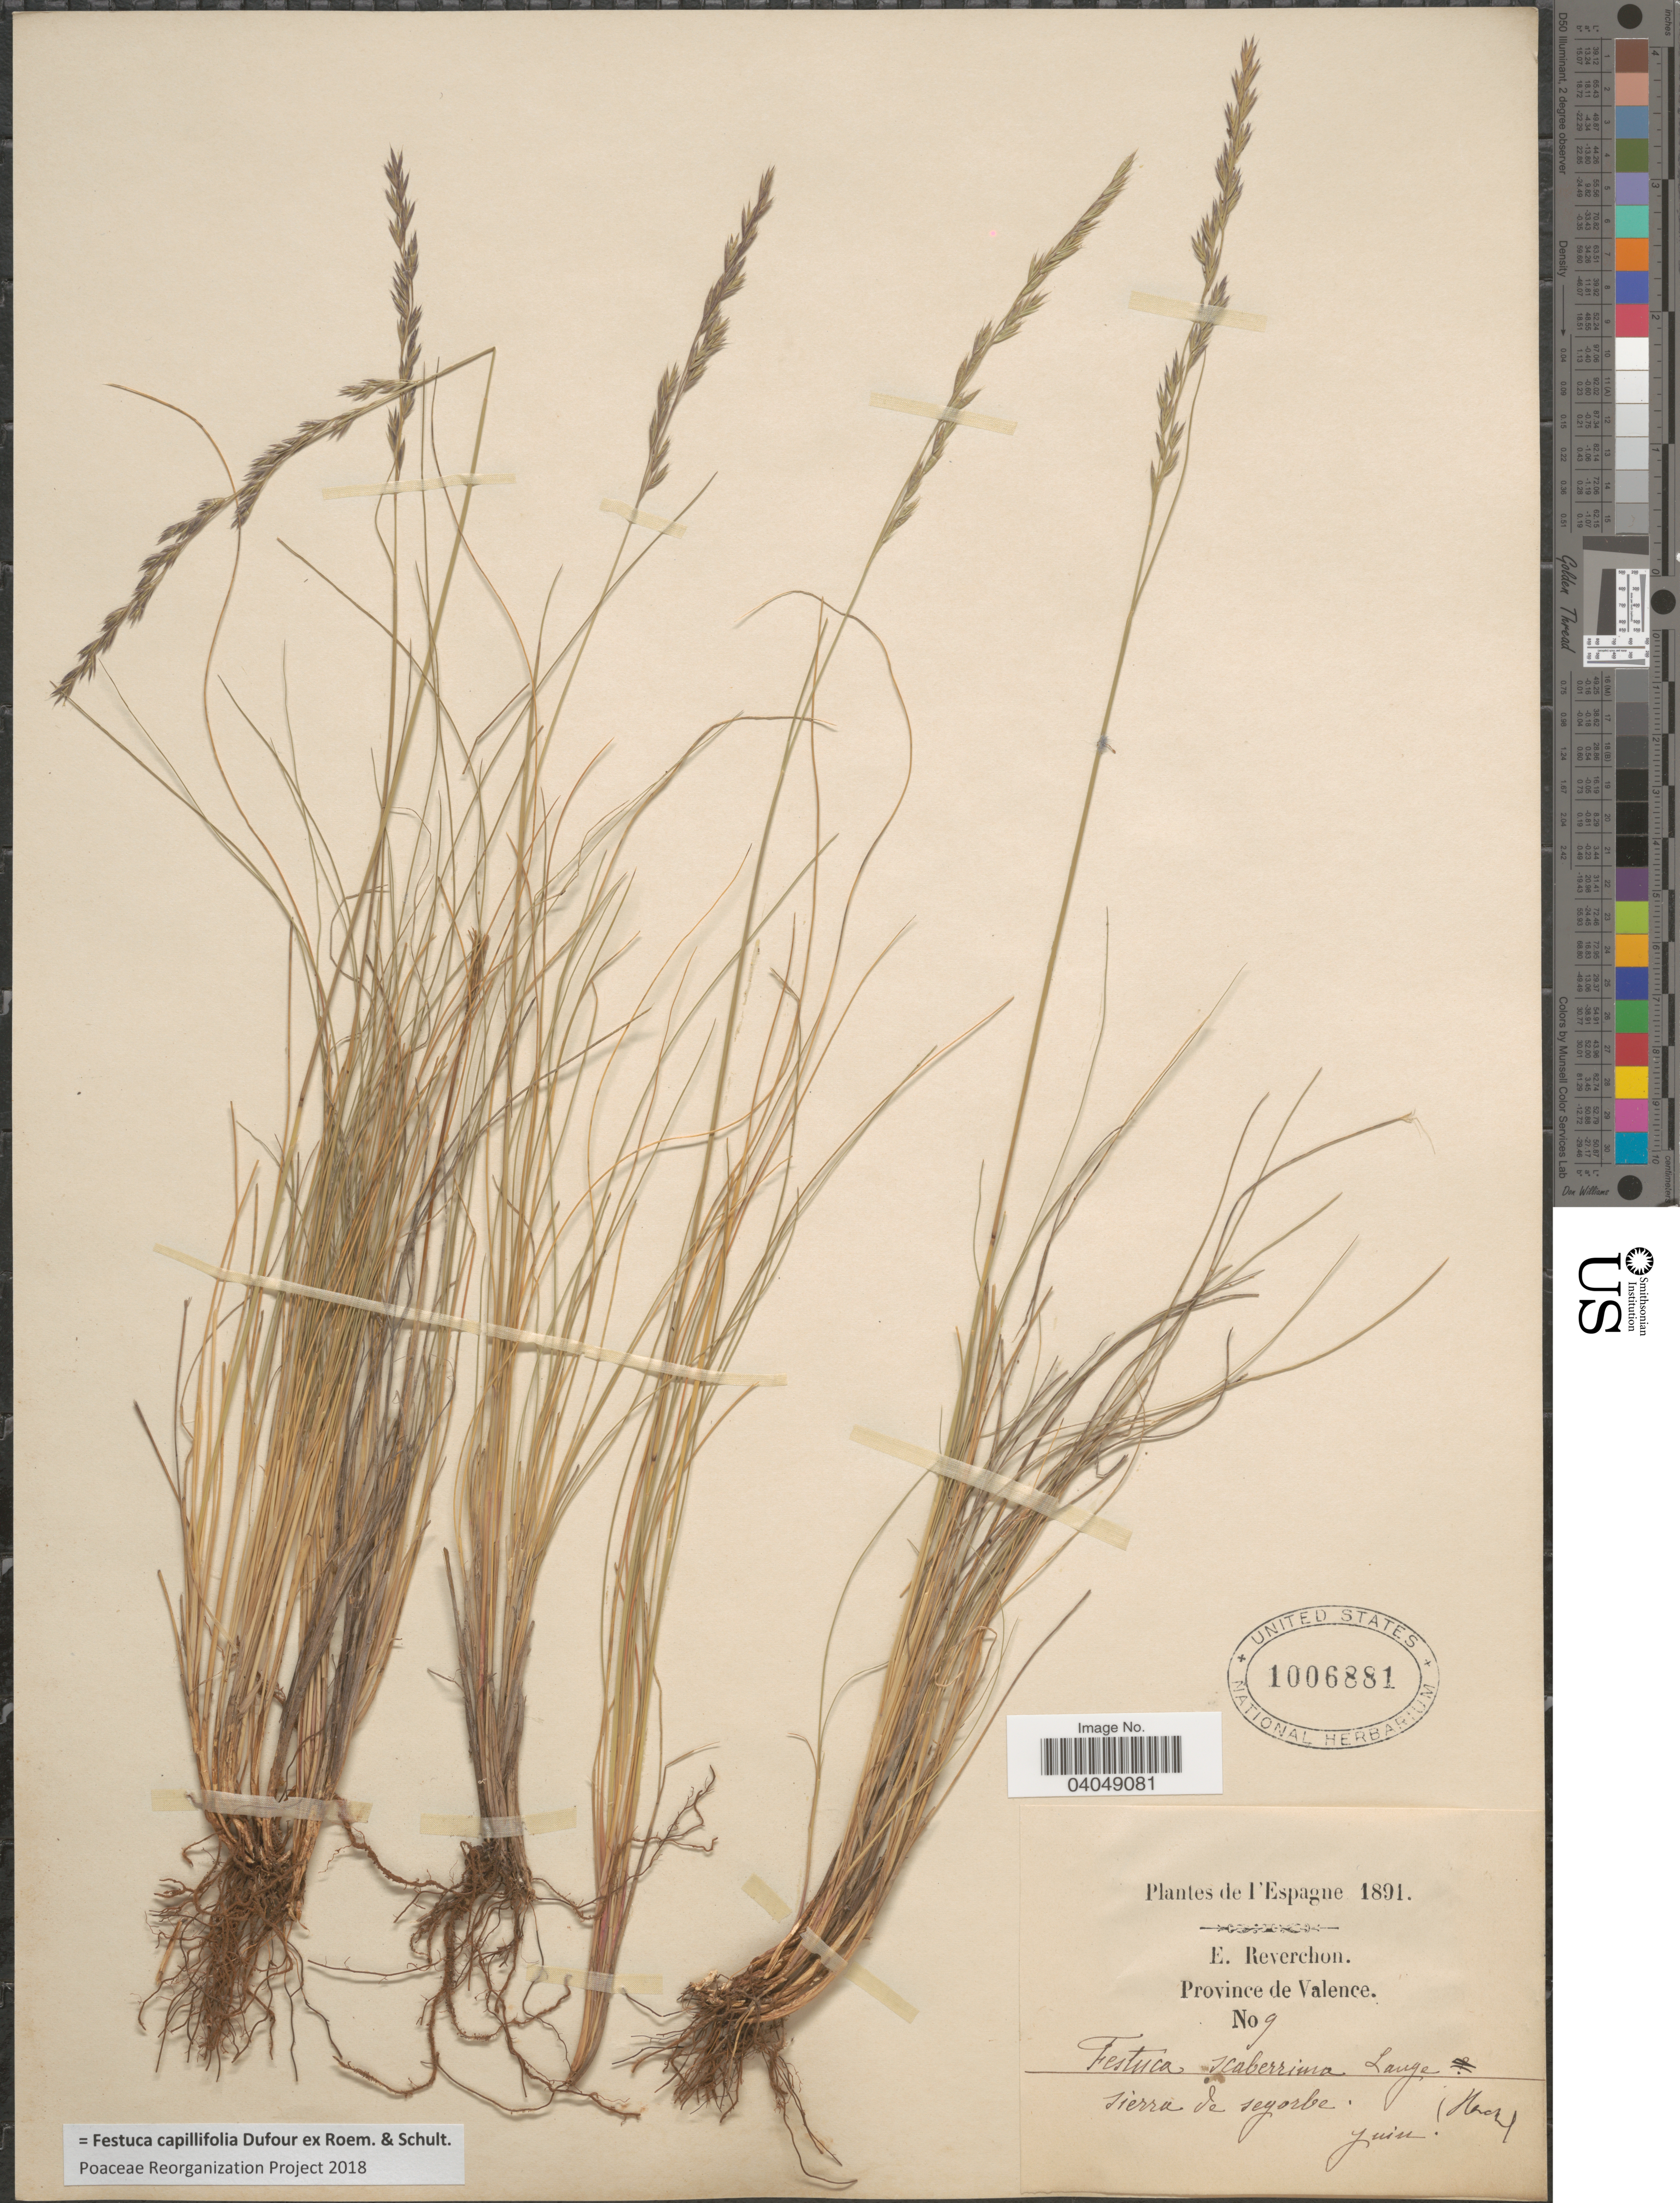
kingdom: Plantae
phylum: Tracheophyta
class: Liliopsida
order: Poales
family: Poaceae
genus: Festuca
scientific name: Festuca capillifolia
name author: Dufour ex Roem. & Schult.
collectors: E. Reverchon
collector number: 9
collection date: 1891-06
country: Spain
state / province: Valenciana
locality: Espagne. Province de Valence. Sierra de Segorbe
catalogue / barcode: US 1006881